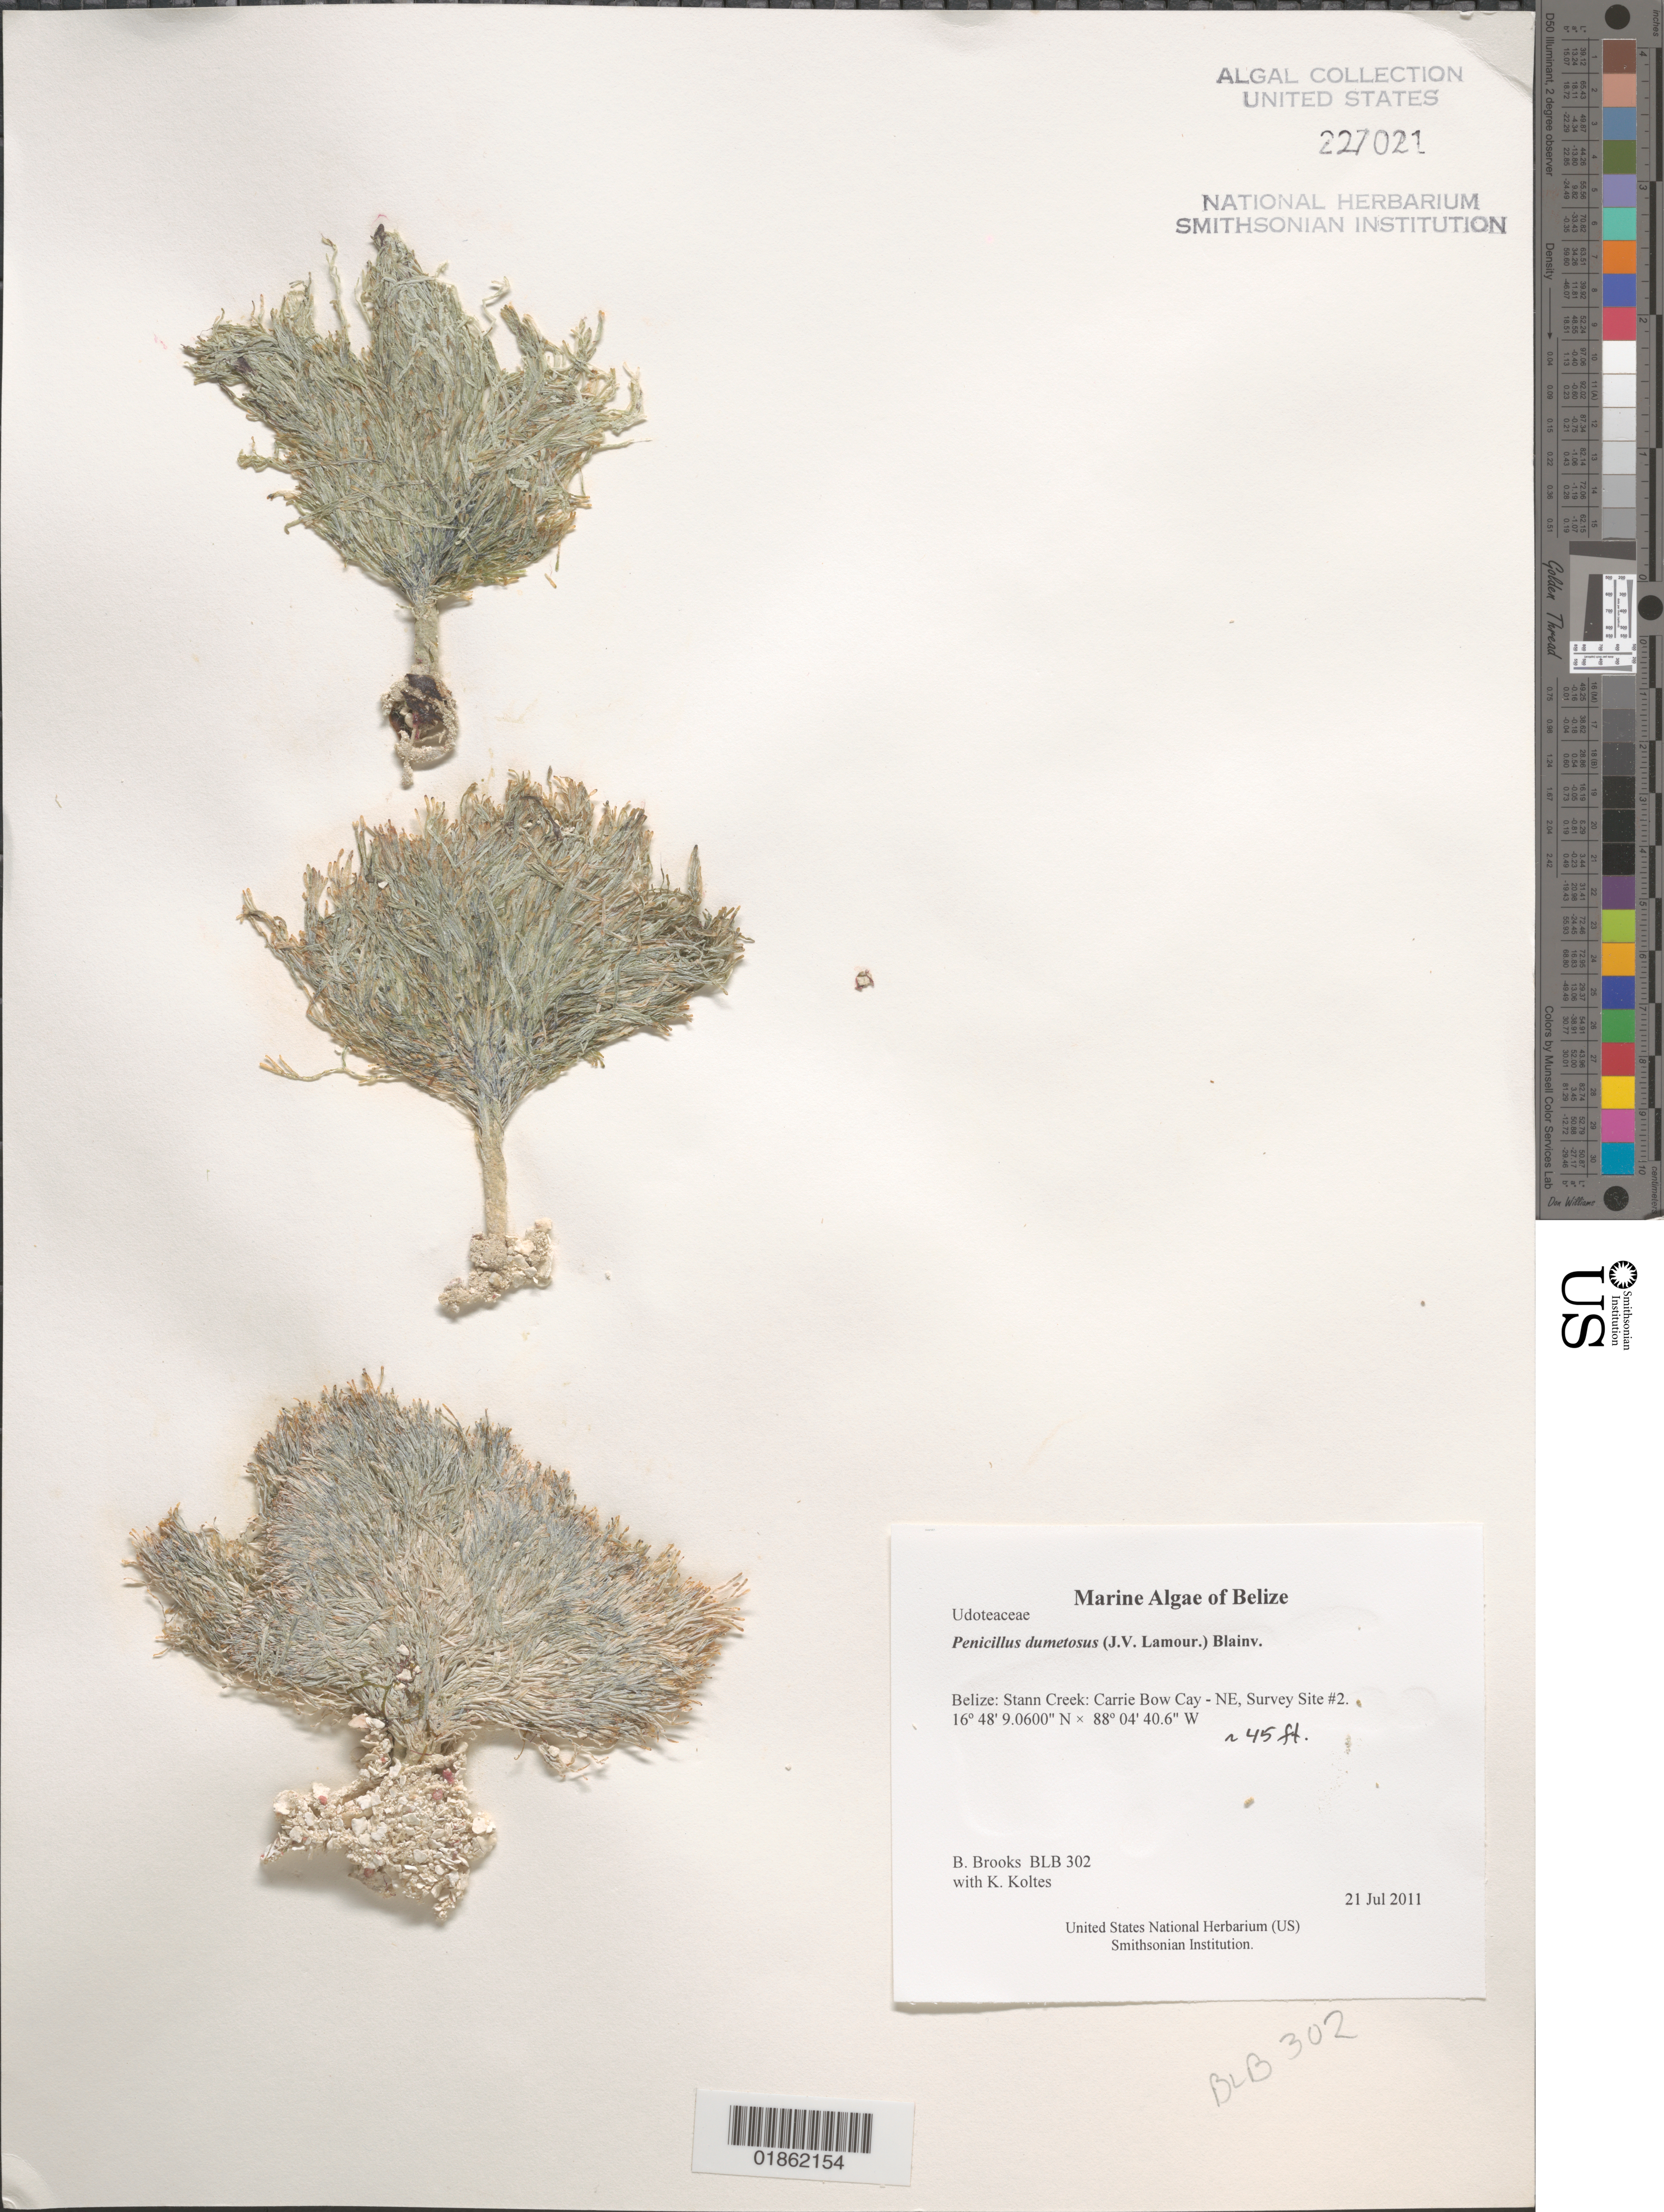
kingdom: Plantae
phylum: Chlorophyta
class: Ulvophyceae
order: Bryopsidales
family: Udoteaceae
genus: Penicillus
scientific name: Penicillus dumetosus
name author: (J.V.Lamouroux) Blainville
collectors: B. Brooks & K. Koltes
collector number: BLB 302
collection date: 2011-07-21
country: Belize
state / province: Stann Creek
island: Carrie Bow Cay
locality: Carrie Bow Cay - NE, Survey Site #2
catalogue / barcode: US 227021